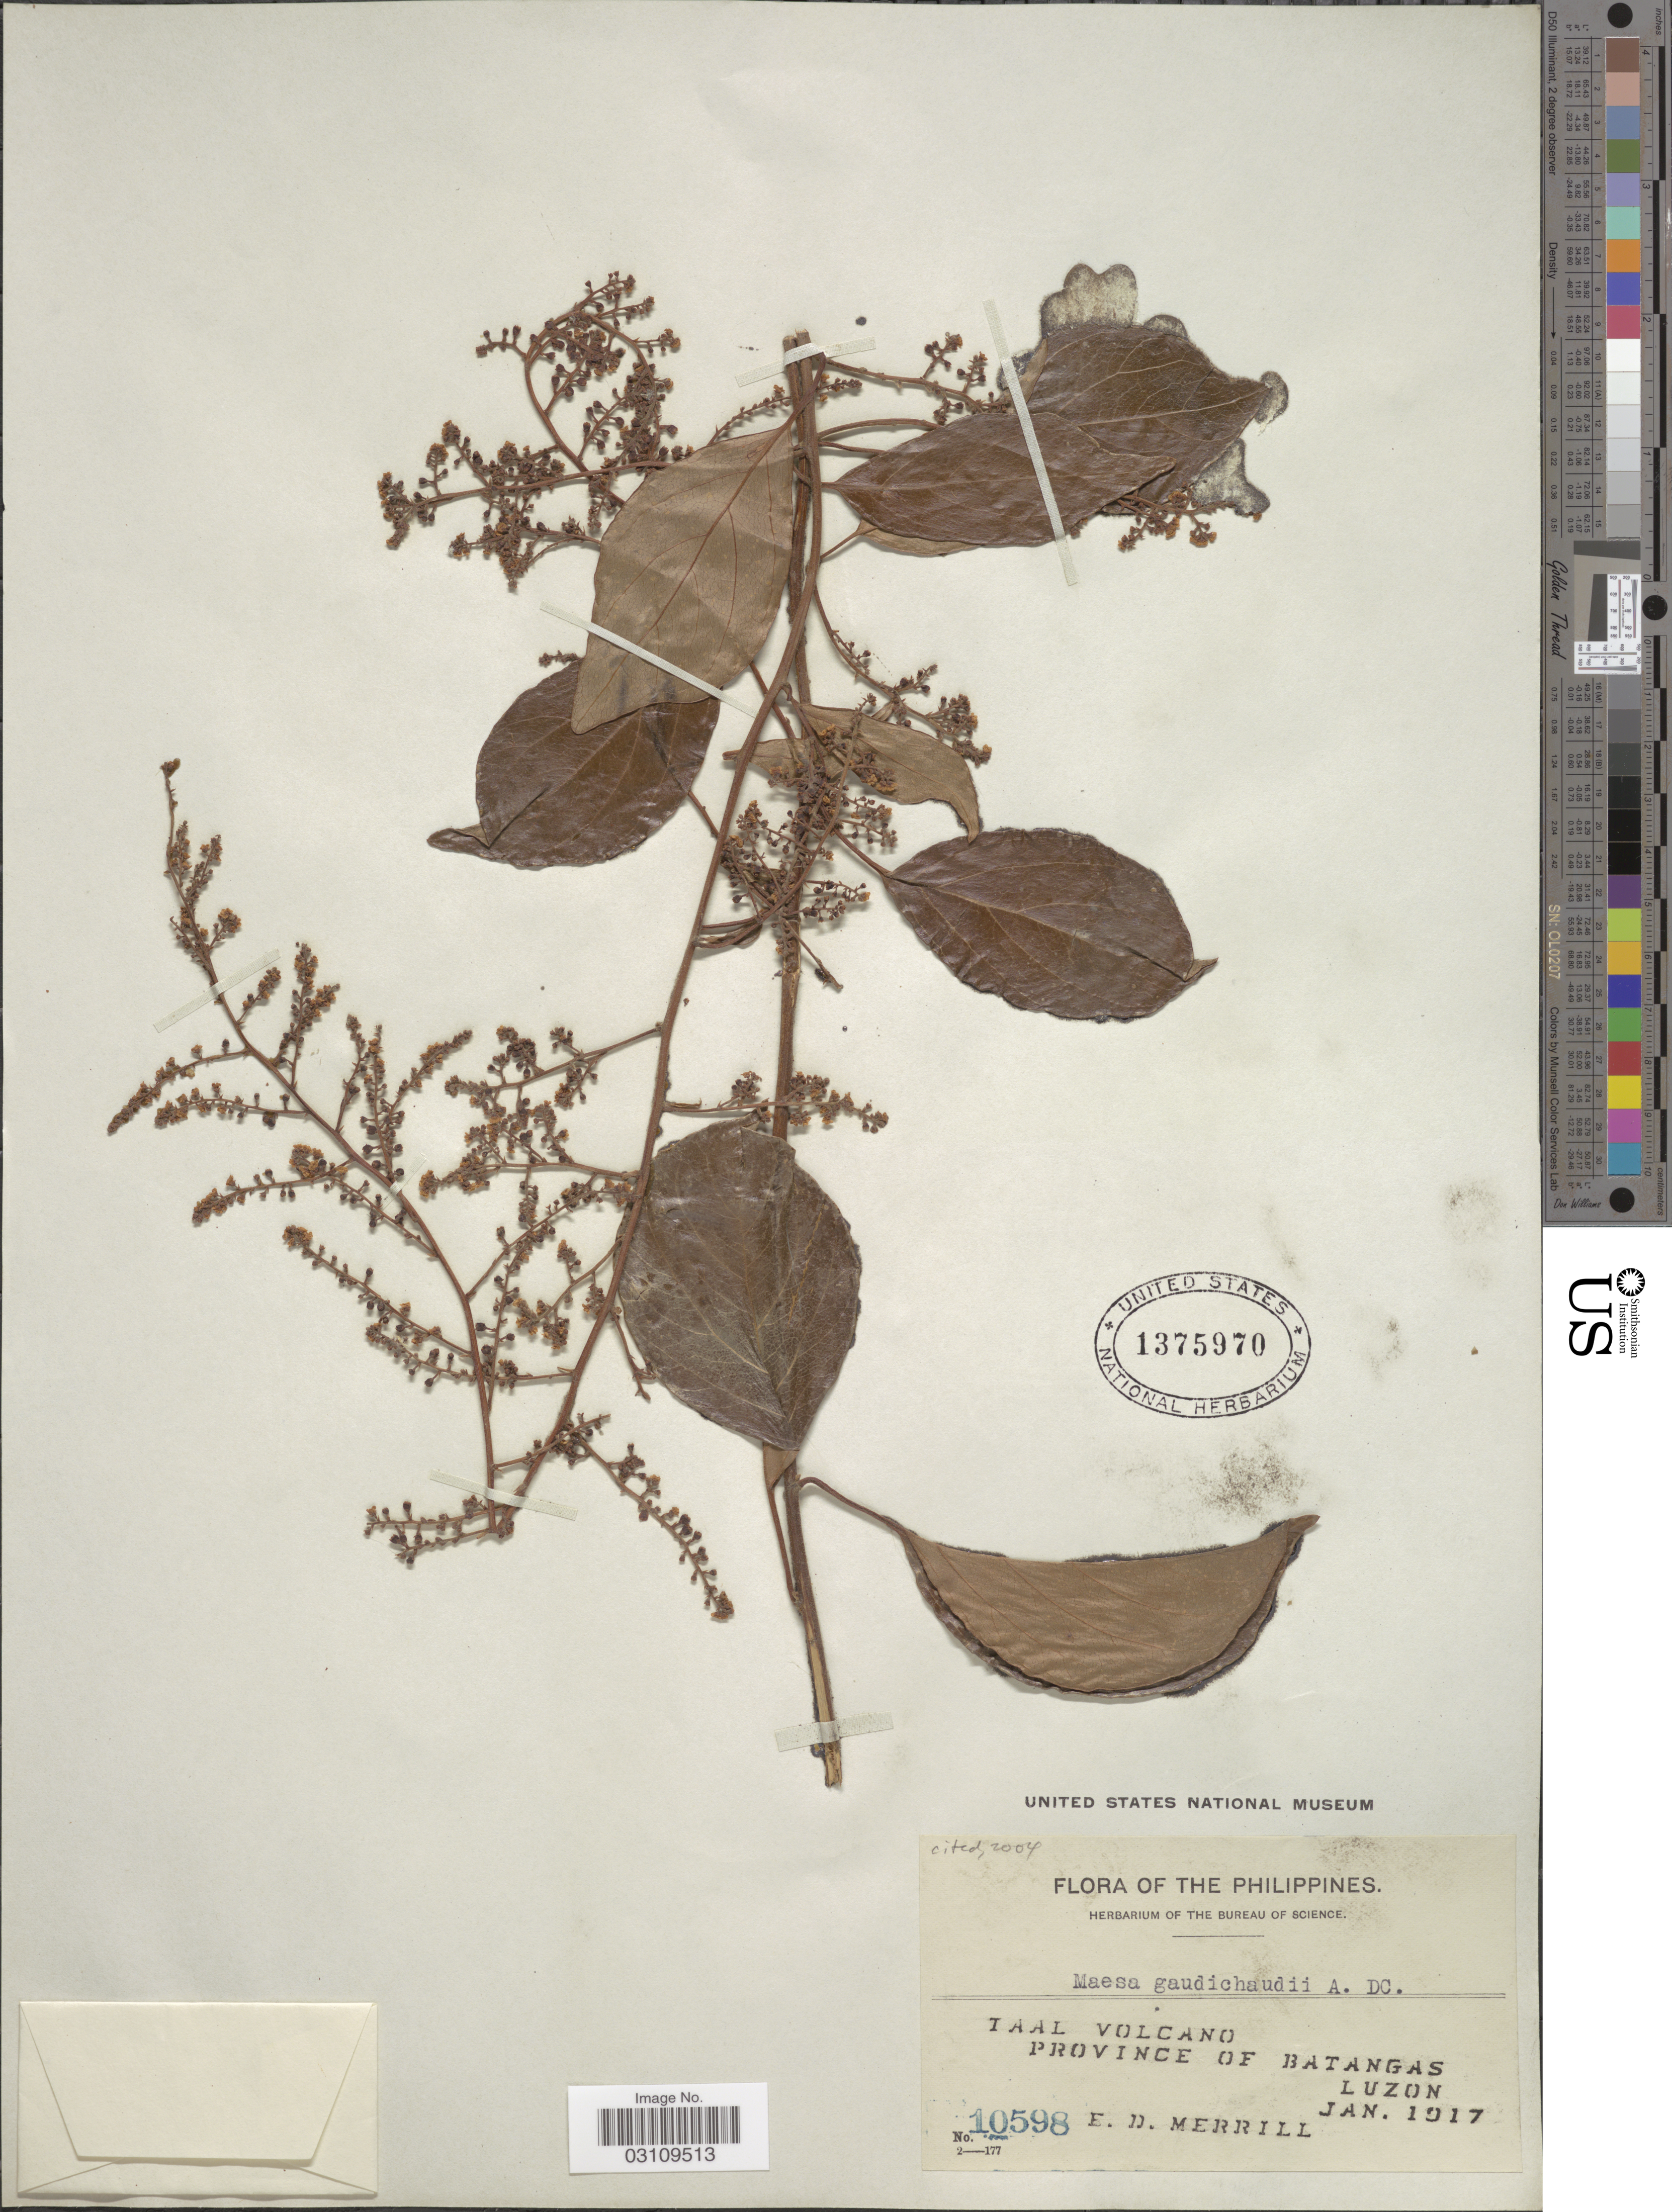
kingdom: Plantae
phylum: Tracheophyta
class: Magnoliopsida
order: Ericales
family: Primulaceae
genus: Maesa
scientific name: Maesa gaudichaudii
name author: A. DC.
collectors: E. D. Merrill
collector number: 10598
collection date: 1917-01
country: Philippines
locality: Taal Volcano, Province of Batangas, Luzon.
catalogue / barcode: US 1375970